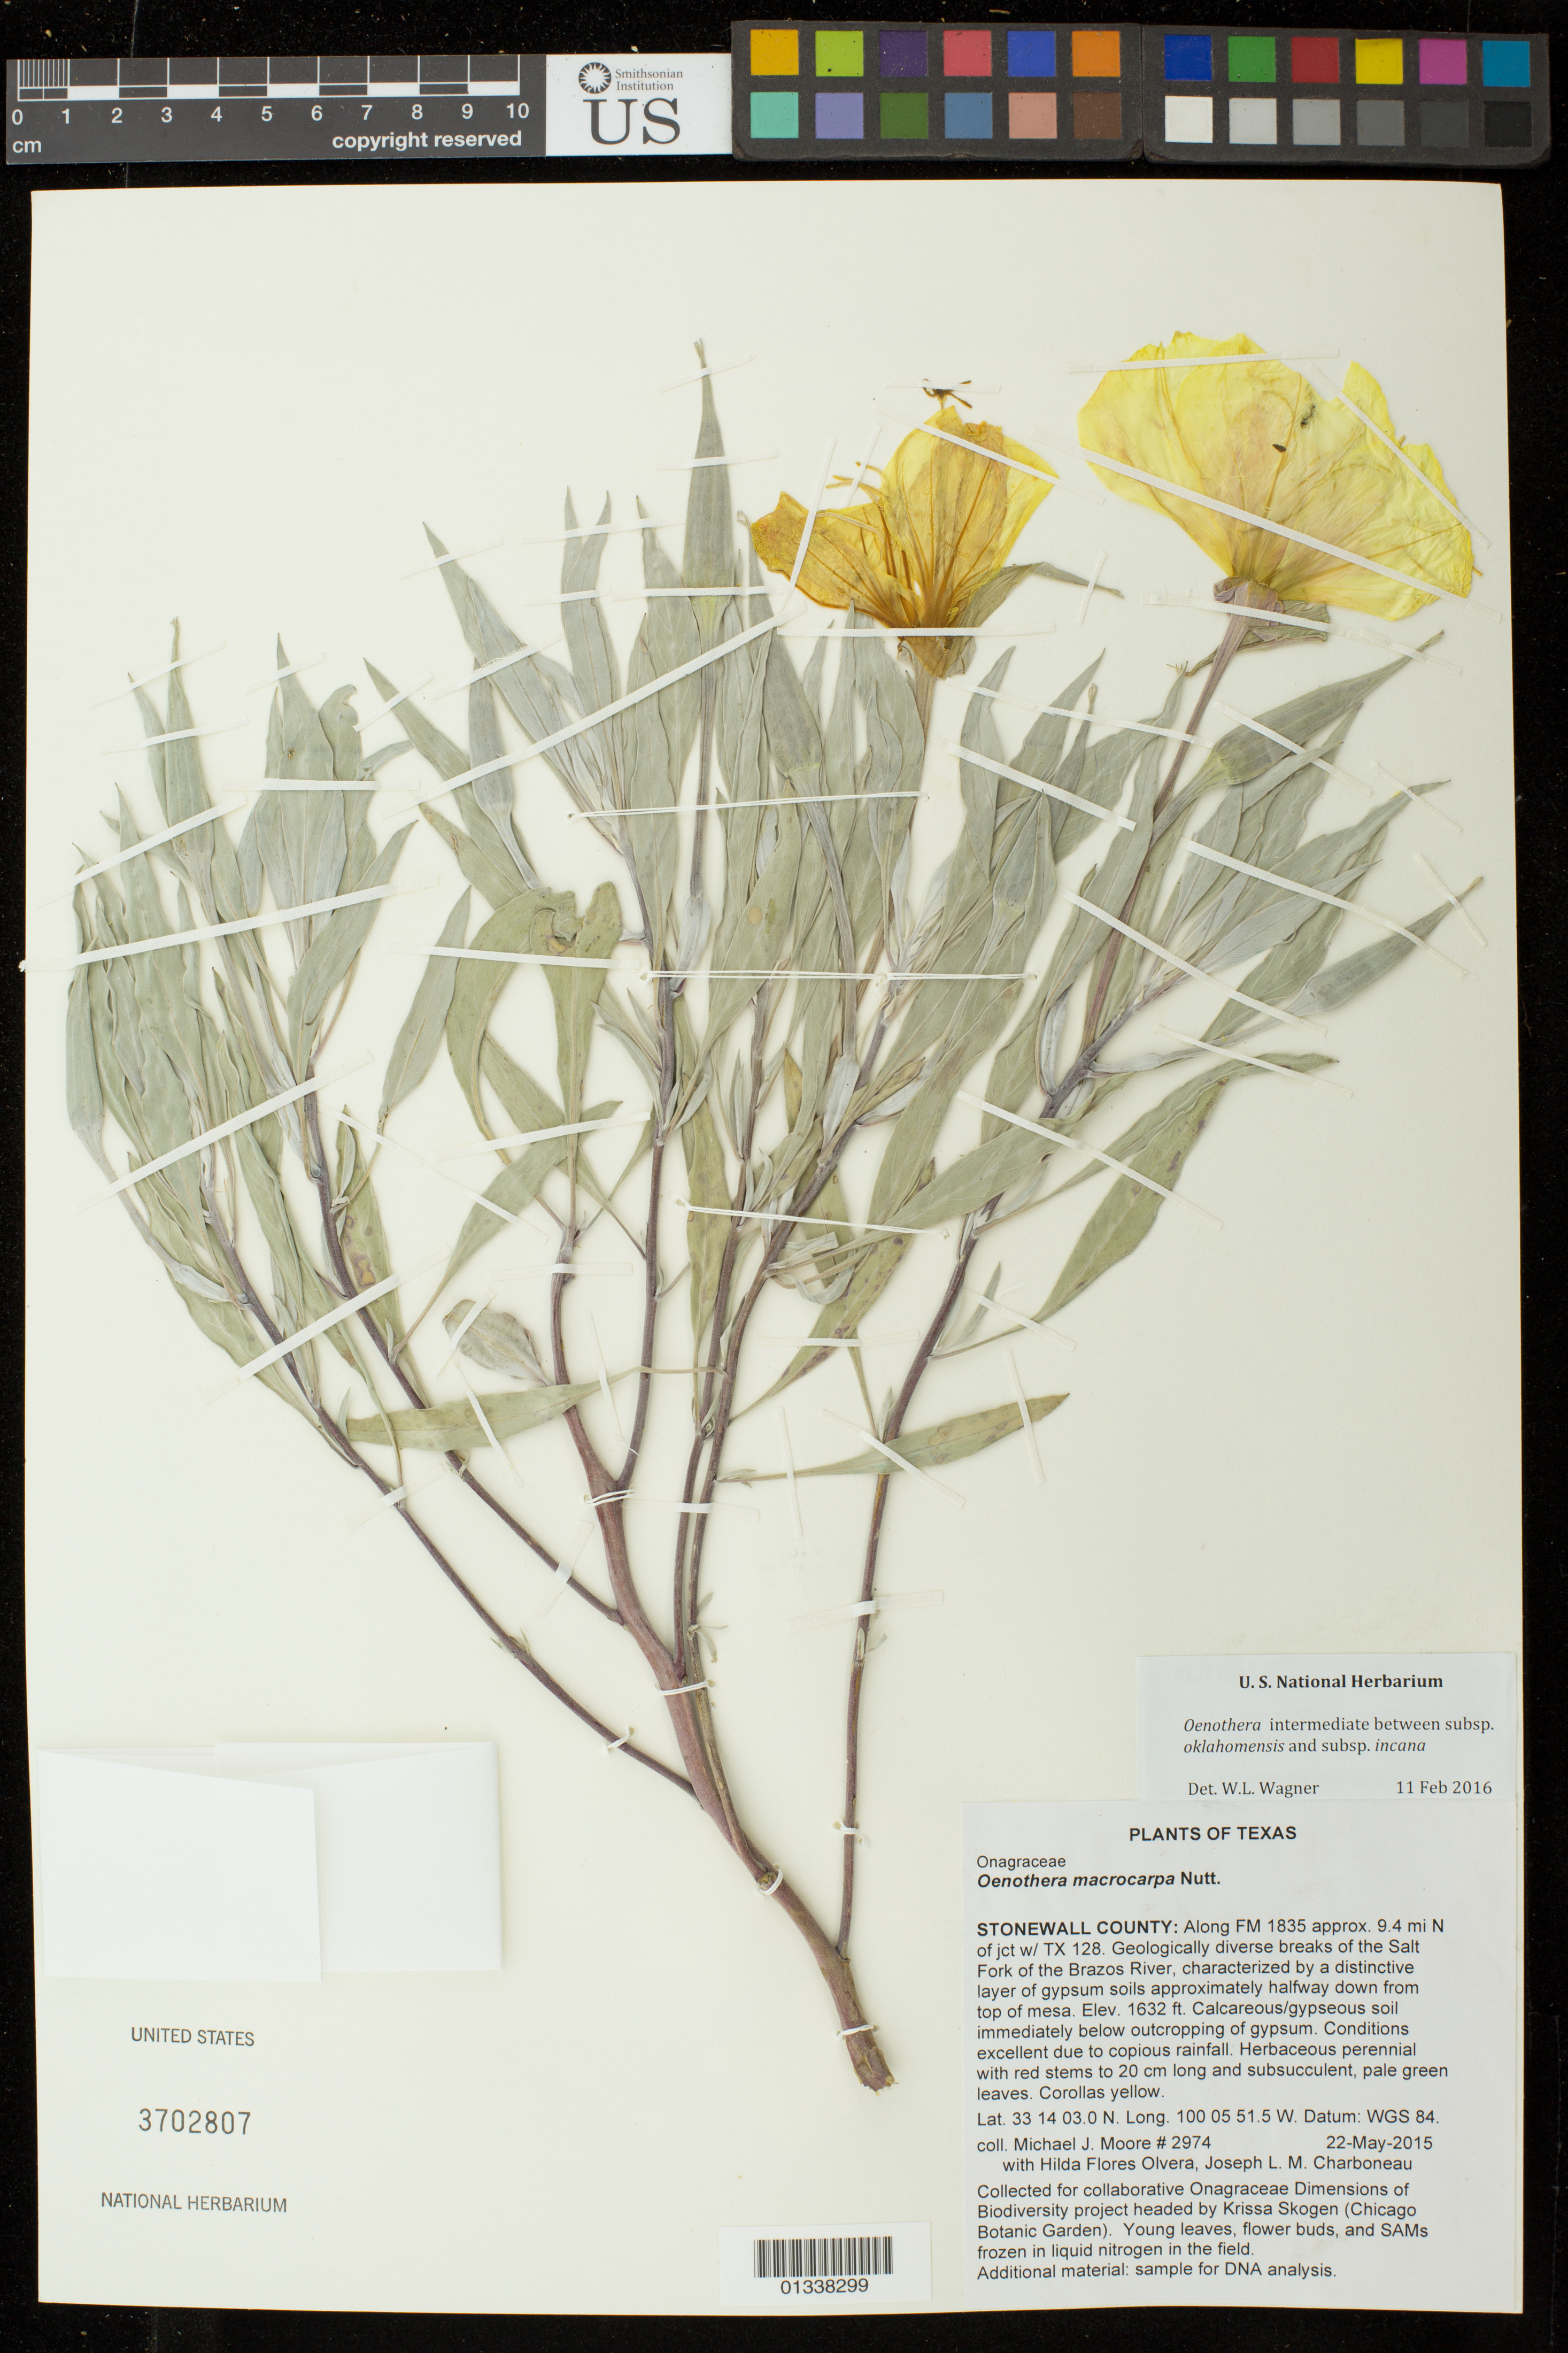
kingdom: Plantae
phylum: Tracheophyta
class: Magnoliopsida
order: Myrtales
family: Onagraceae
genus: Oenothera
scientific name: Oenothera macrocarpa subsp. incana x O. macrocarpa subsp. oklahomensis (Norton) W.L. Wagner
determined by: Wagner, W. L., (BOT), Smithsonian Institution - National Museum of Natural History (UNITED STATES)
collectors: M. J. Moore, H. Flores Olvera & J. L. M. Charboneau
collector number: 2974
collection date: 2015-05-22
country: United States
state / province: Texas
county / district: Stonewall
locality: Along FM 1835 approx. 9.4 mi N of jct w/ TX 128. Geologically diverse breaks of the Salt Fork of the Brazos River, characterized by a distinctive layer of gypsum soils approximately halfway down from top of mesa.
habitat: Calcareous/gypseous soil immediately below outcropping of gypsum. Conditions excellent due to copious rainfall.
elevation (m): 497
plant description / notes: Collected for collaborative Onagraceae Dimensions of Biodiversity project headed by Krissa Skogen (Chicago Botanic Garden). Young leaves, flower buds, and SAMs frozen in liquid nitrogen in the field.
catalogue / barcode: US 3702807